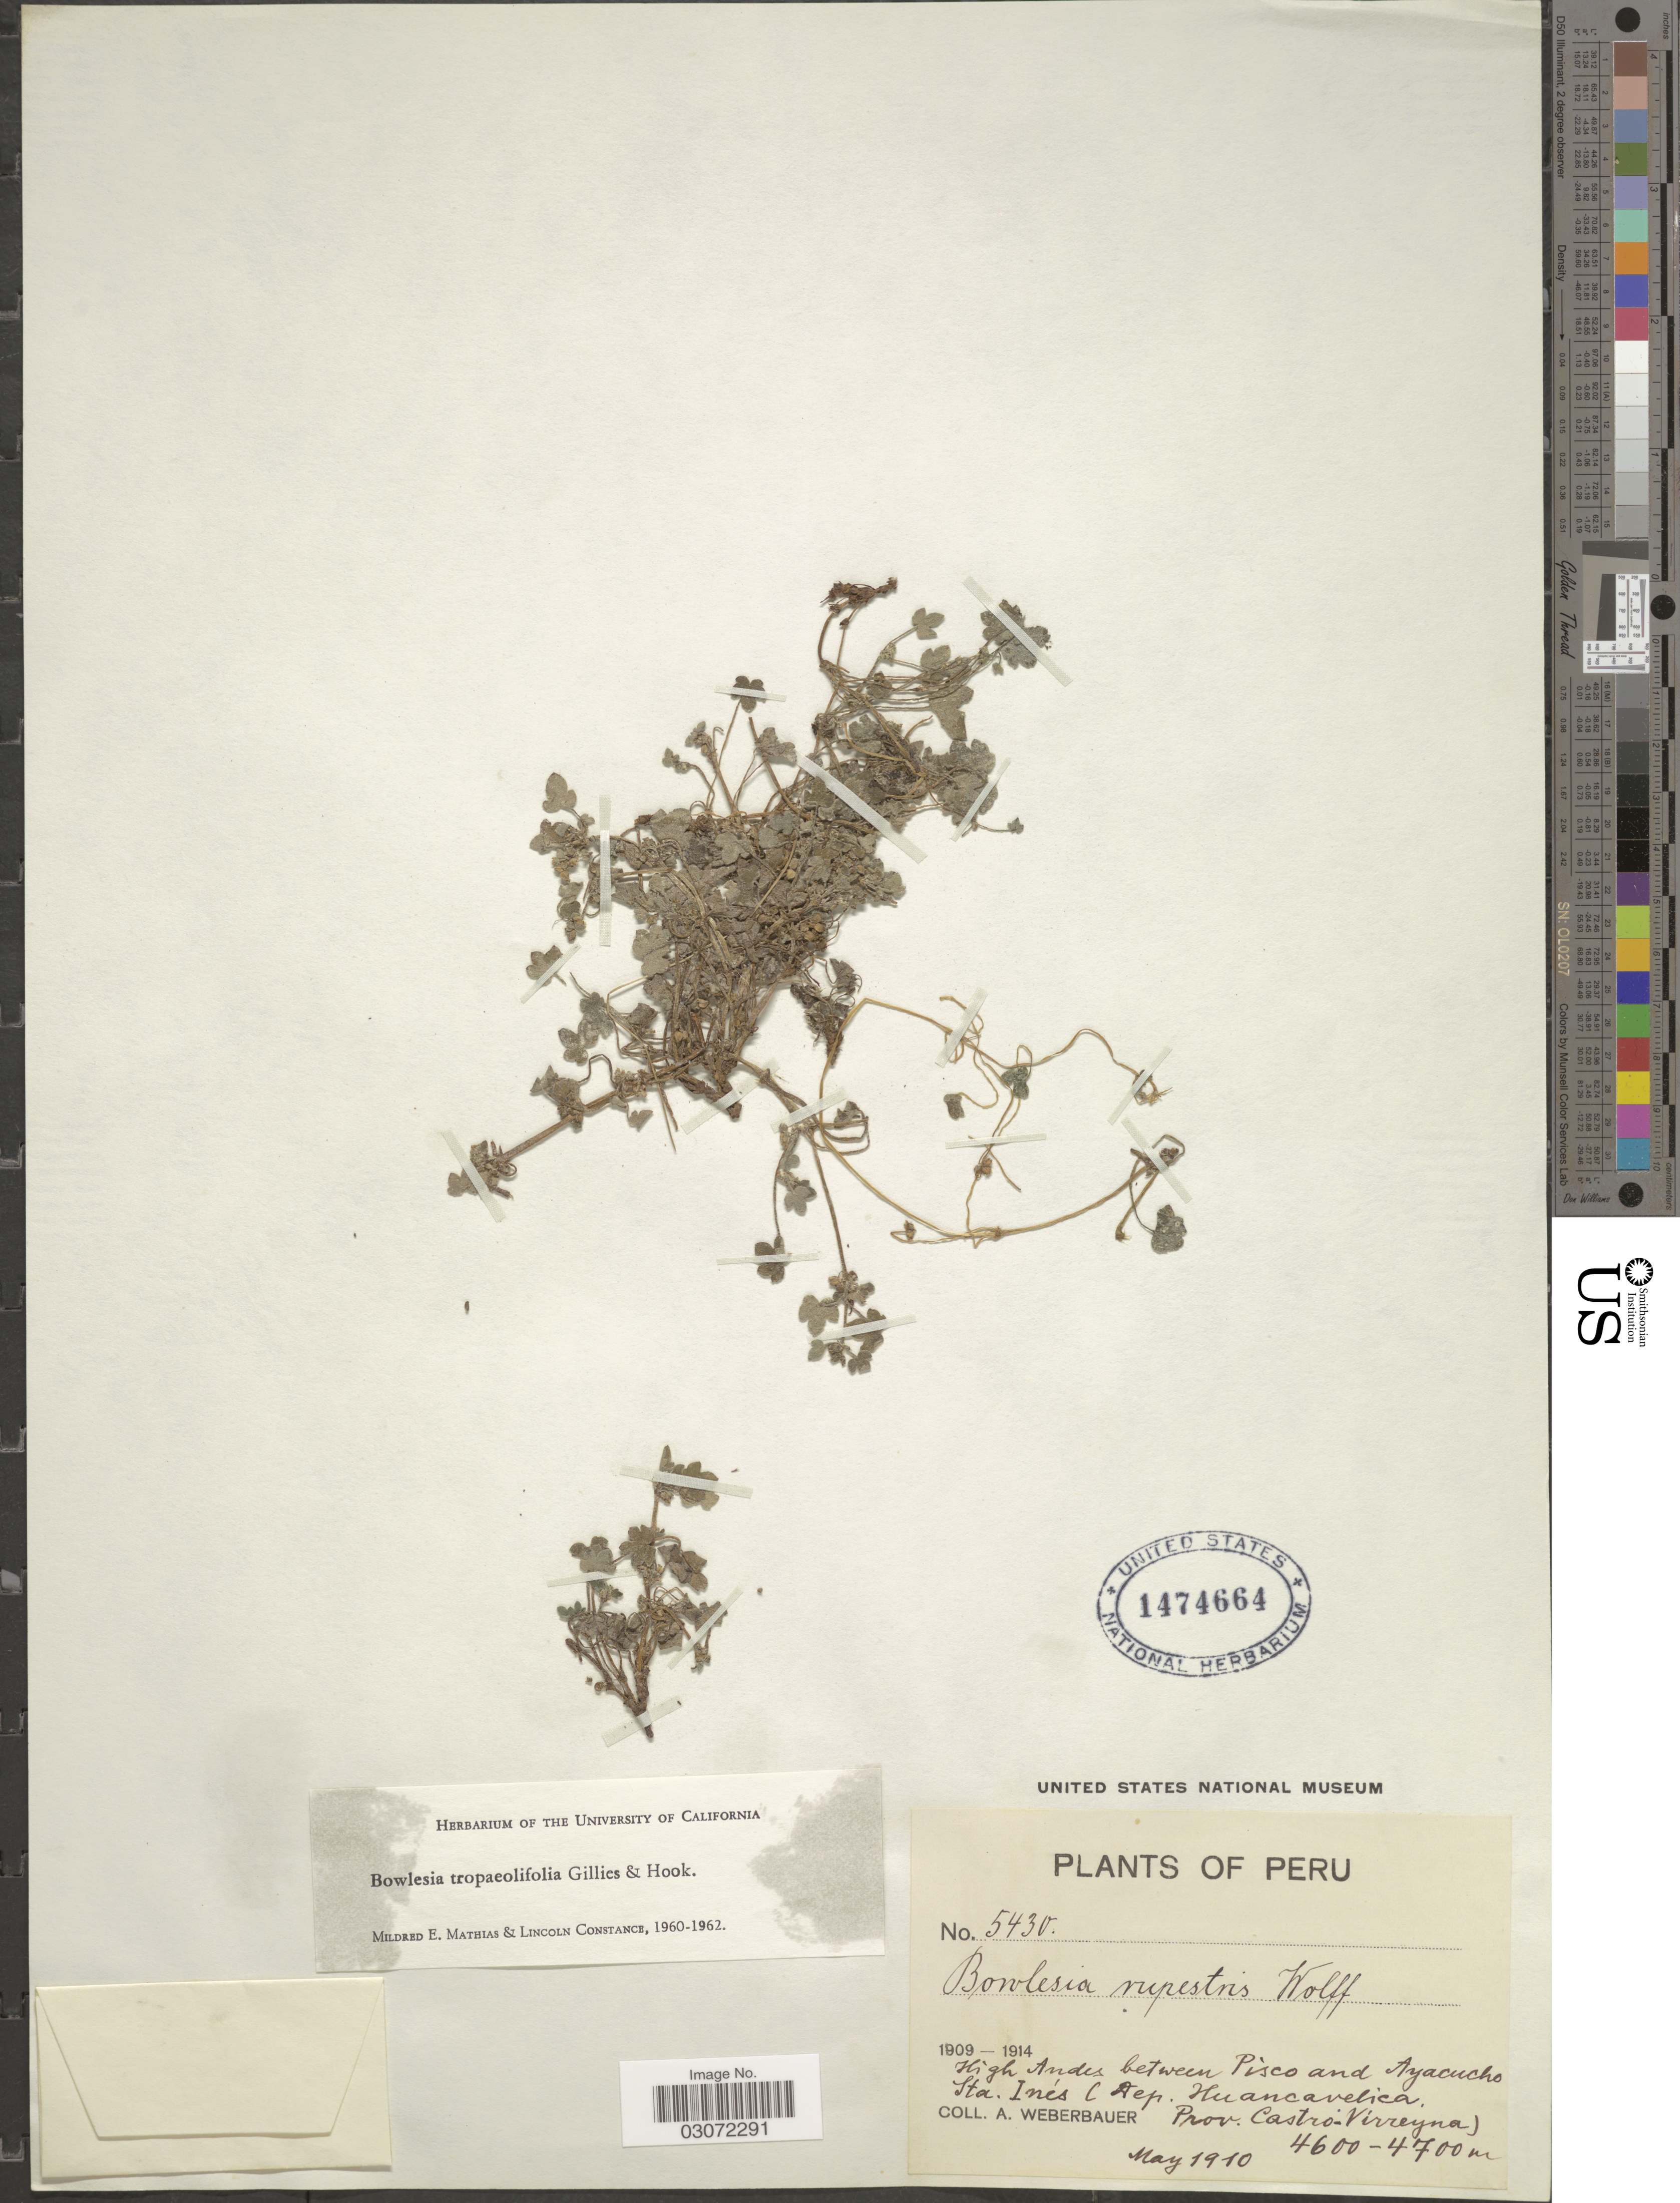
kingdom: Plantae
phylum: Tracheophyta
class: Magnoliopsida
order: Apiales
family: Apiaceae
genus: Bowlesia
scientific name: Bowlesia tropaeolifolia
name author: J.M. Gillet & Hook.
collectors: A. Weberbauer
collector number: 5430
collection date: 1910-05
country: Peru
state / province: Huancavelica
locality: High Andes between Pisco and Ayacucho Sta. Inés (Dep. Huancavelica. Prov. Castro-Virreyana).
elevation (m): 4600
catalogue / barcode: US 1474664